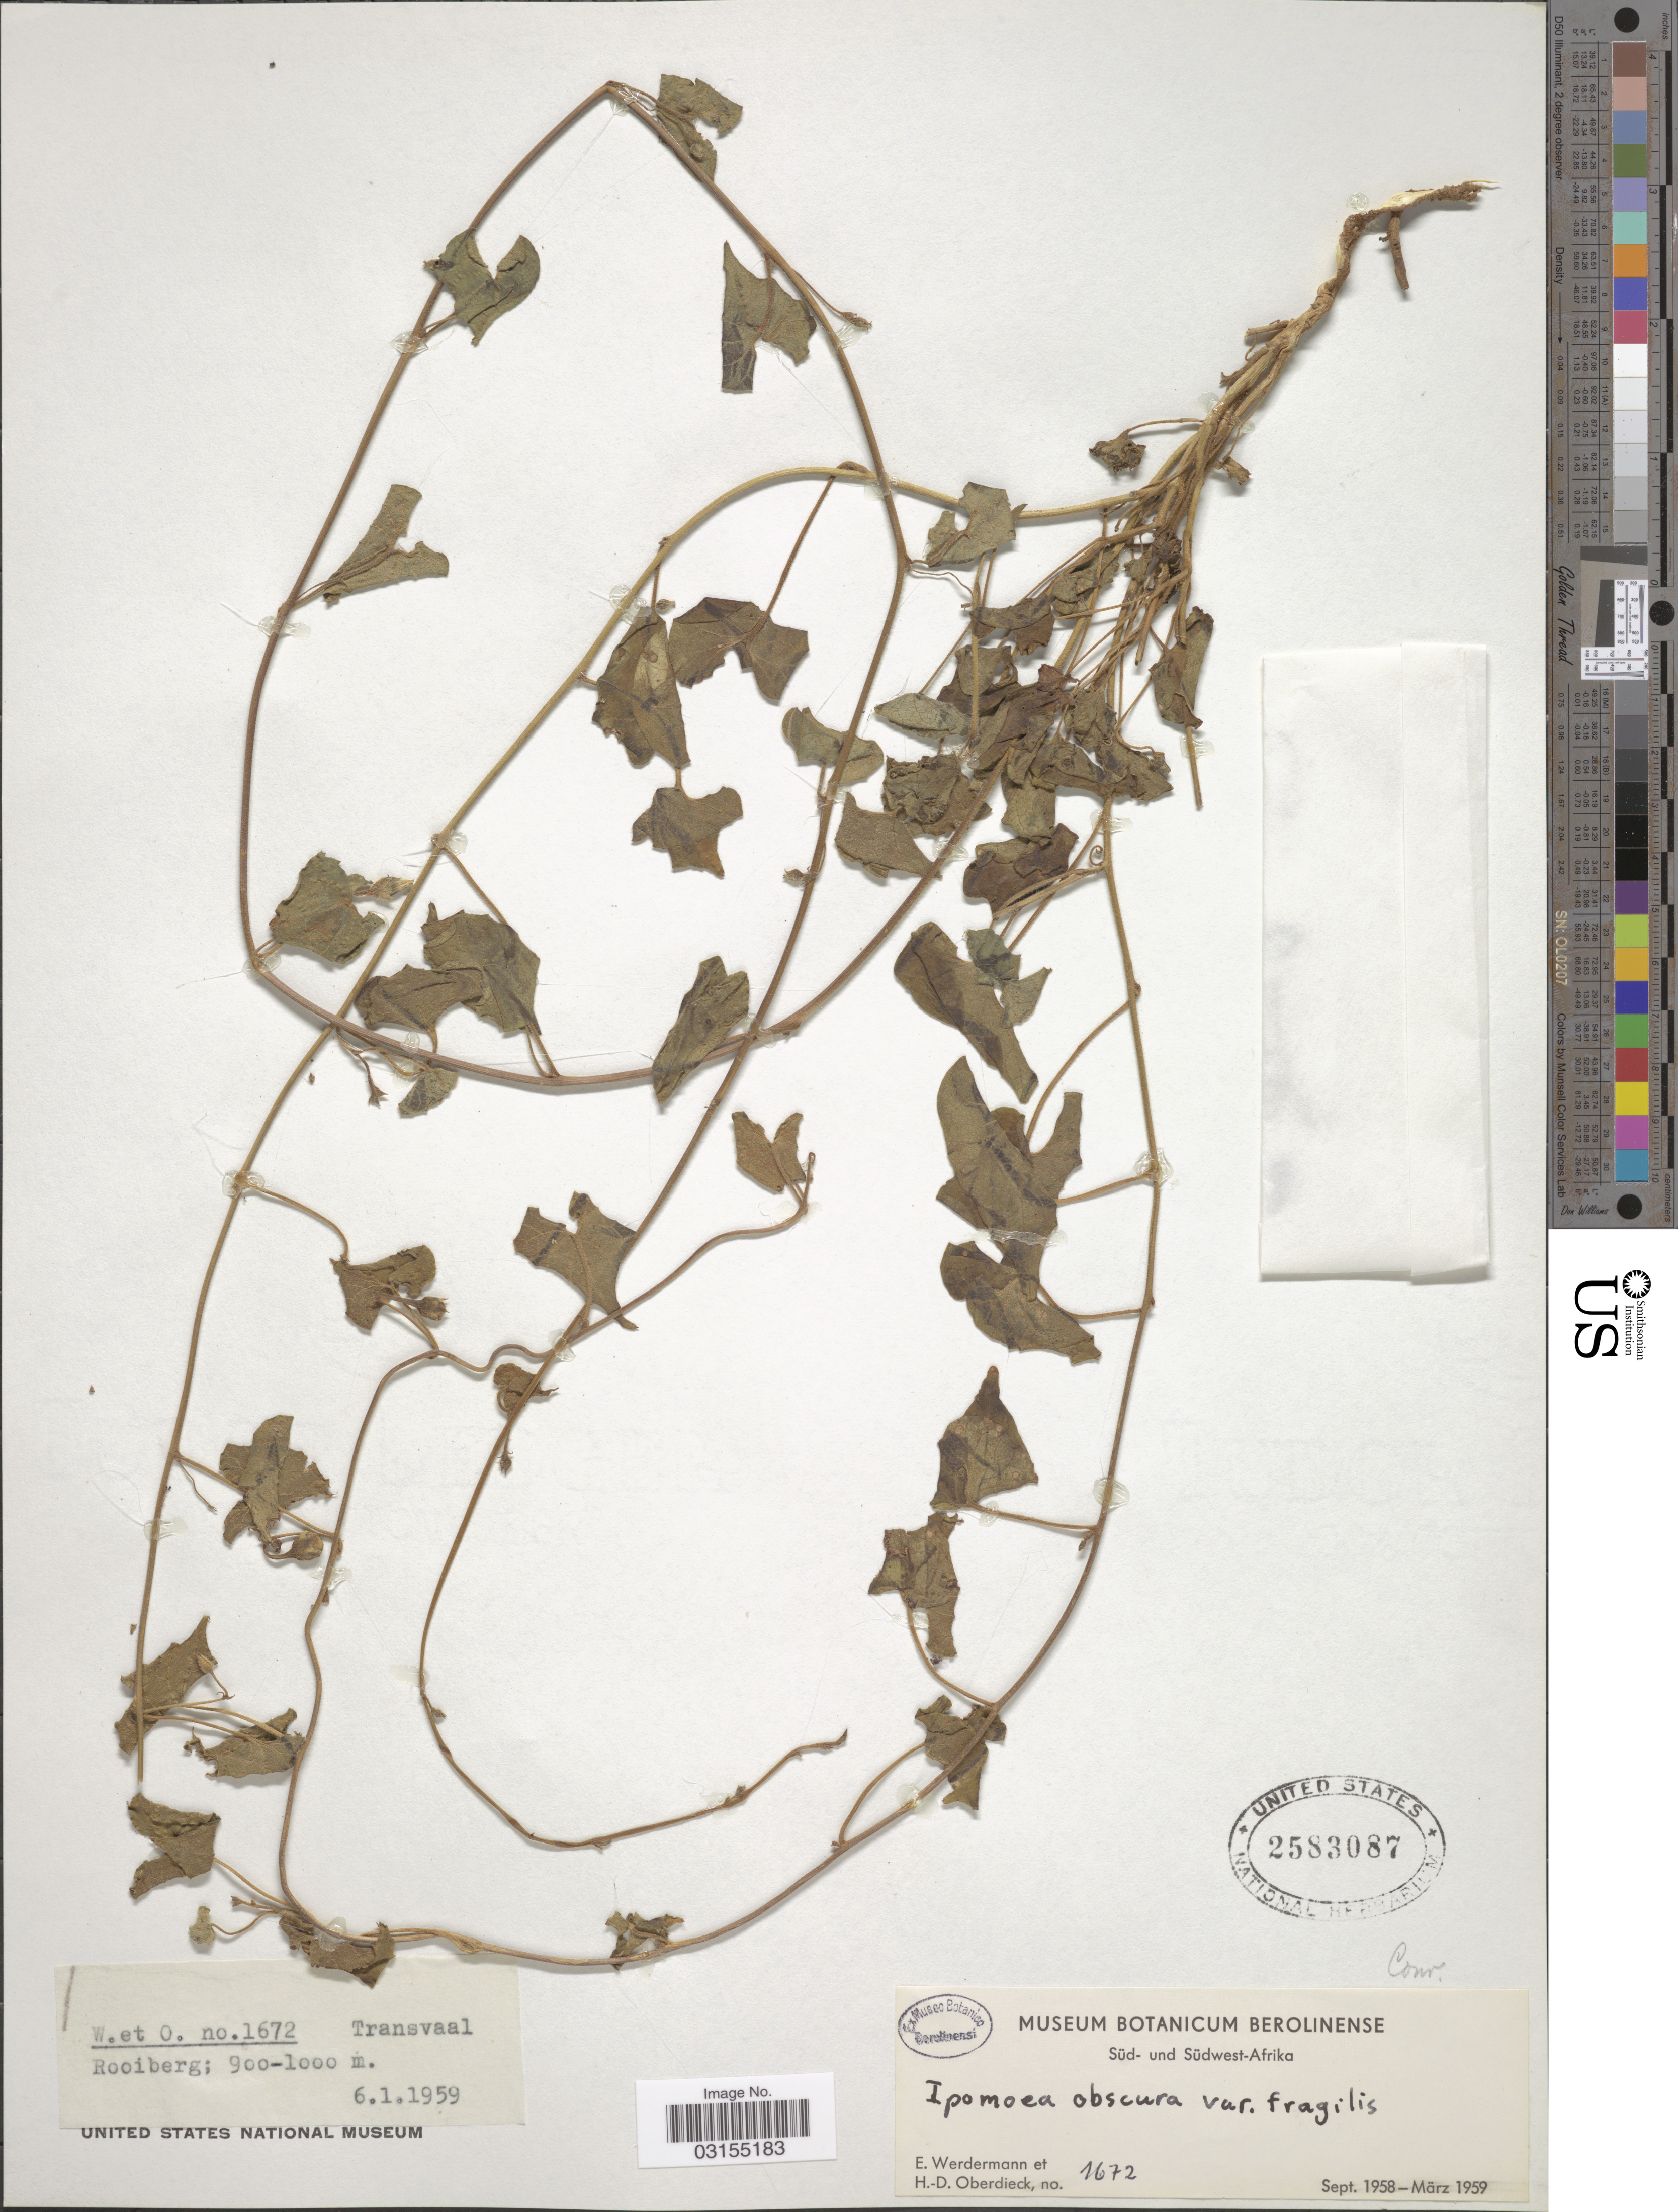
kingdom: Plantae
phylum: Tracheophyta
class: Magnoliopsida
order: Solanales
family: Convolvulaceae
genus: Ipomoea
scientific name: Ipomoea obscura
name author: (L.) Ker Gawl.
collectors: E. Werdermann & H. Oberdieck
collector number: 1672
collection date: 1959-01-06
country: South Africa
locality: Süd- und Südwest-Afrika. Rooiberg.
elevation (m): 900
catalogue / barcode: US 2583087